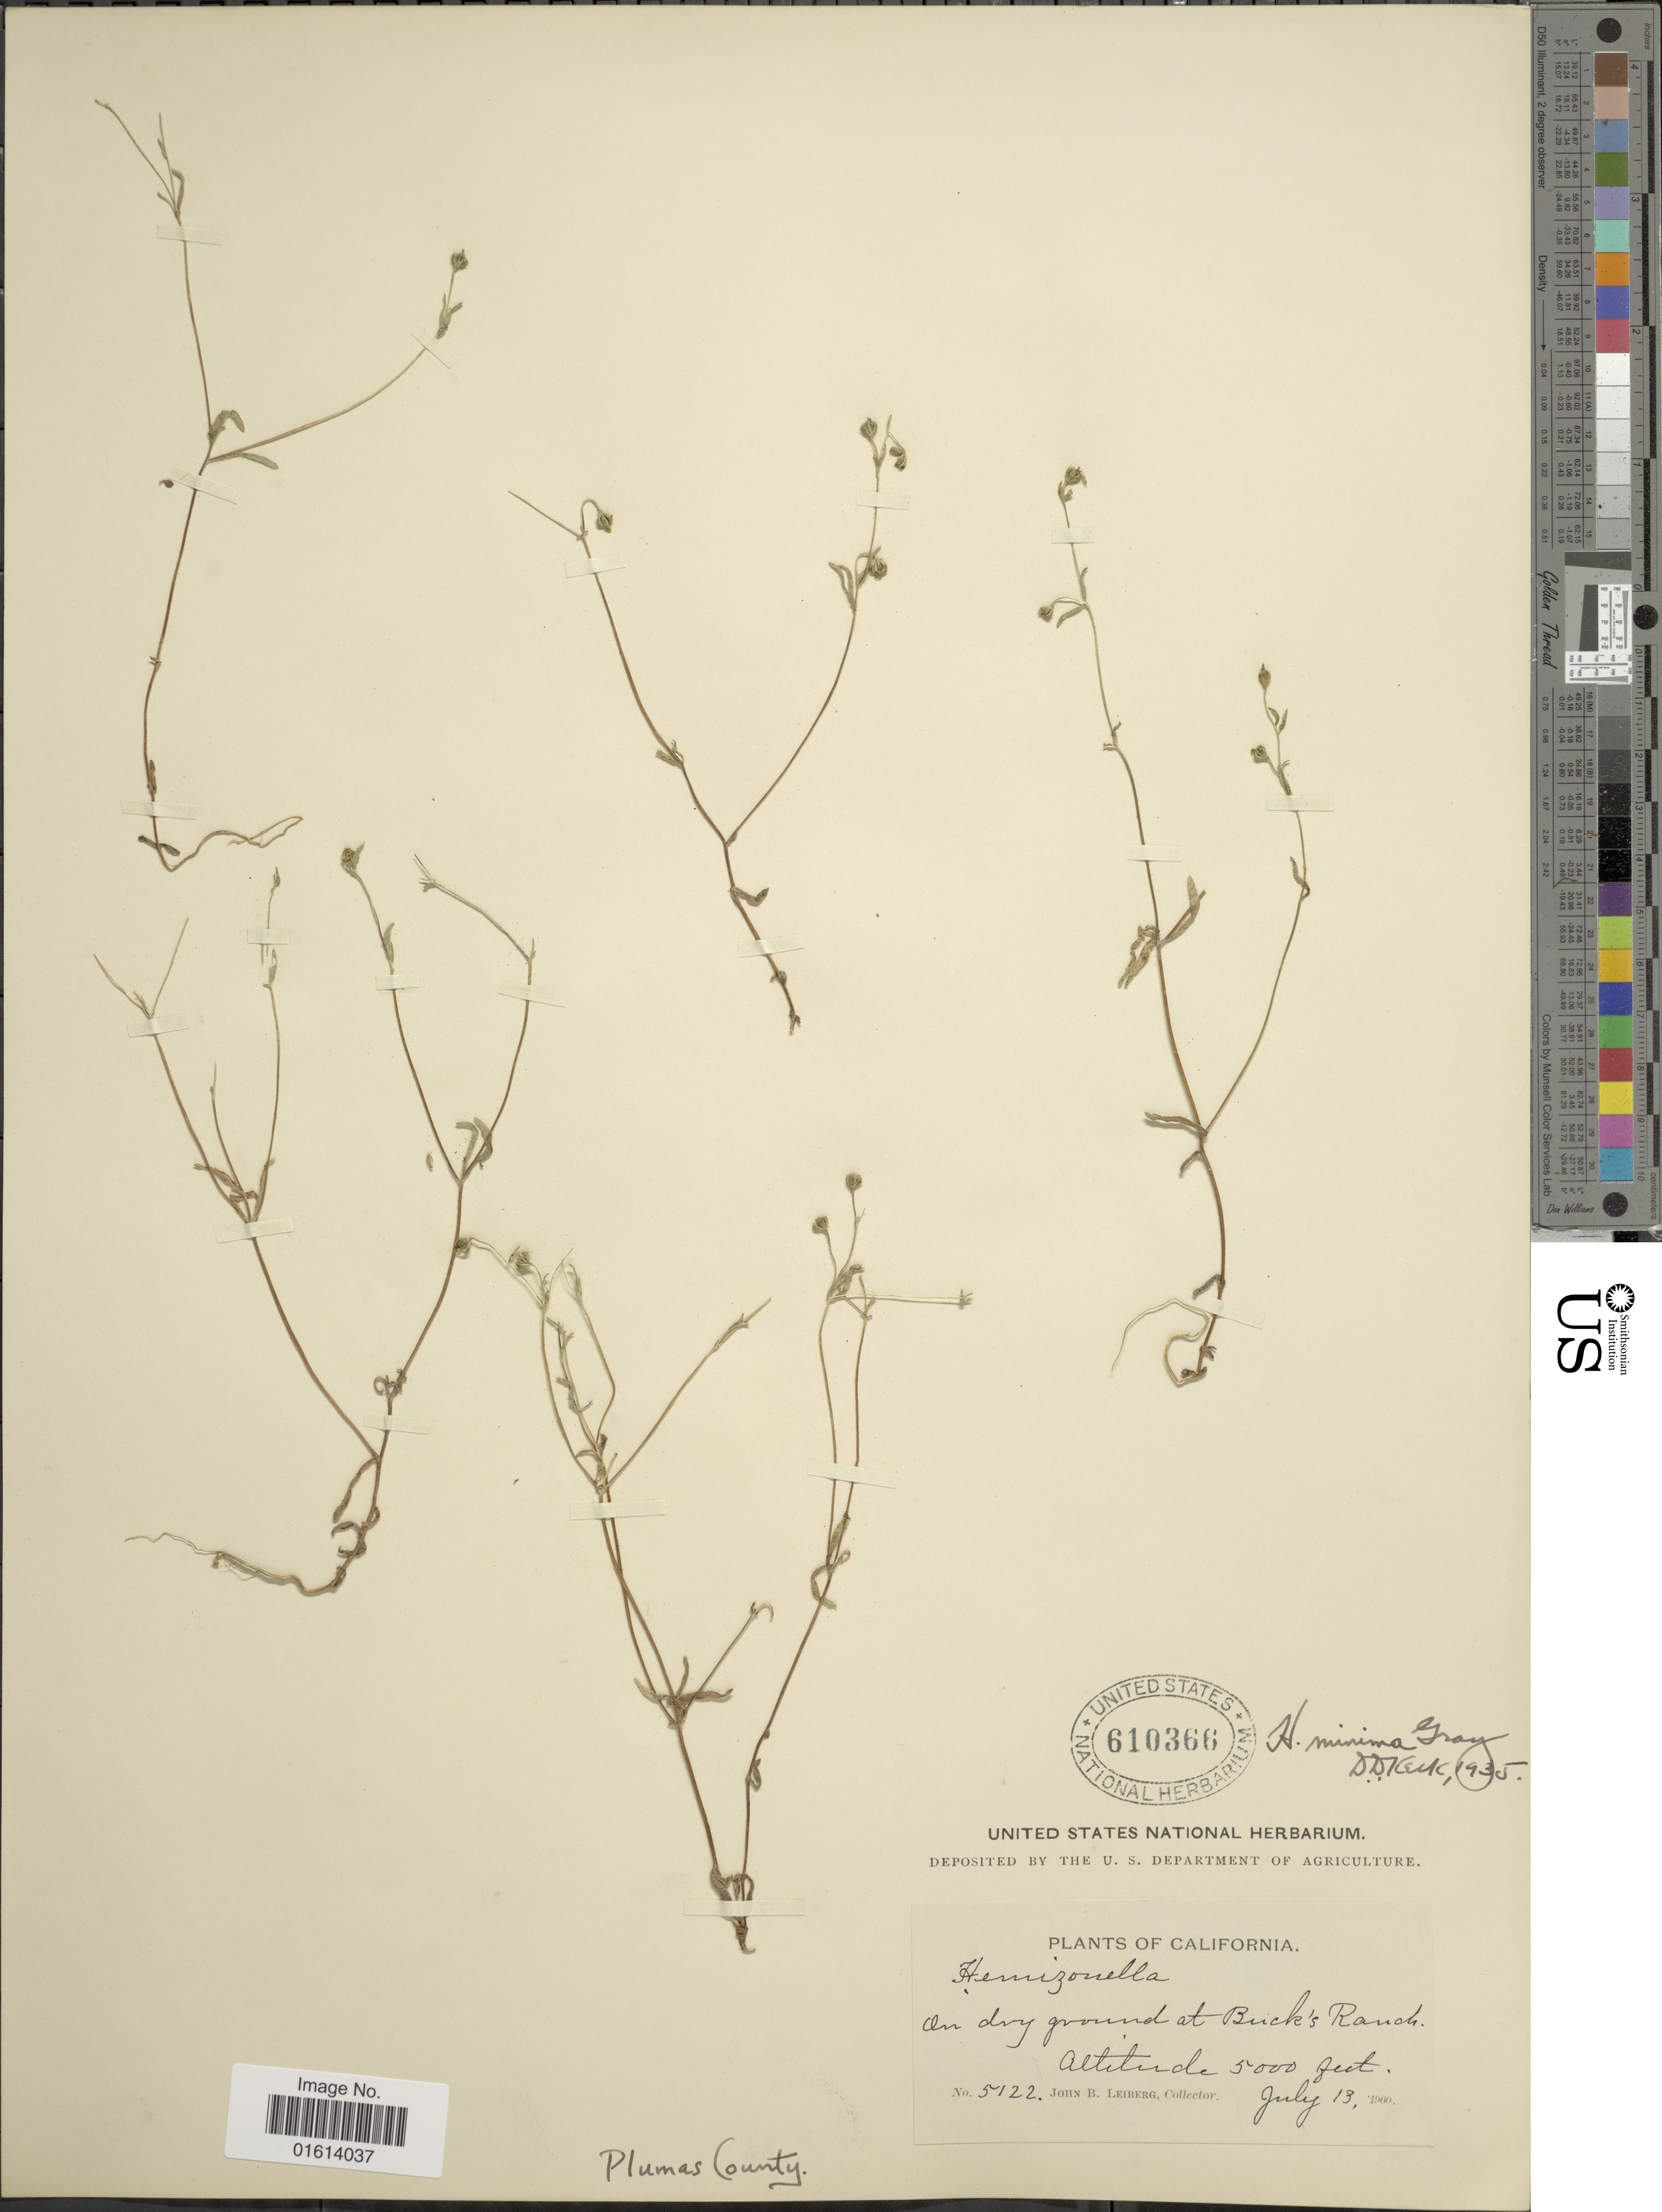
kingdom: Plantae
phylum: Tracheophyta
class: Magnoliopsida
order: Asterales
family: Asteraceae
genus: Hemizonella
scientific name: Hemizonella minima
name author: (A. Gray) A. Gray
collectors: J. B. Leiberg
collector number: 5122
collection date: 1900-07-13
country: United States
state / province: California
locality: Buck's Ranch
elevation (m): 1524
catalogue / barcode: US 610366